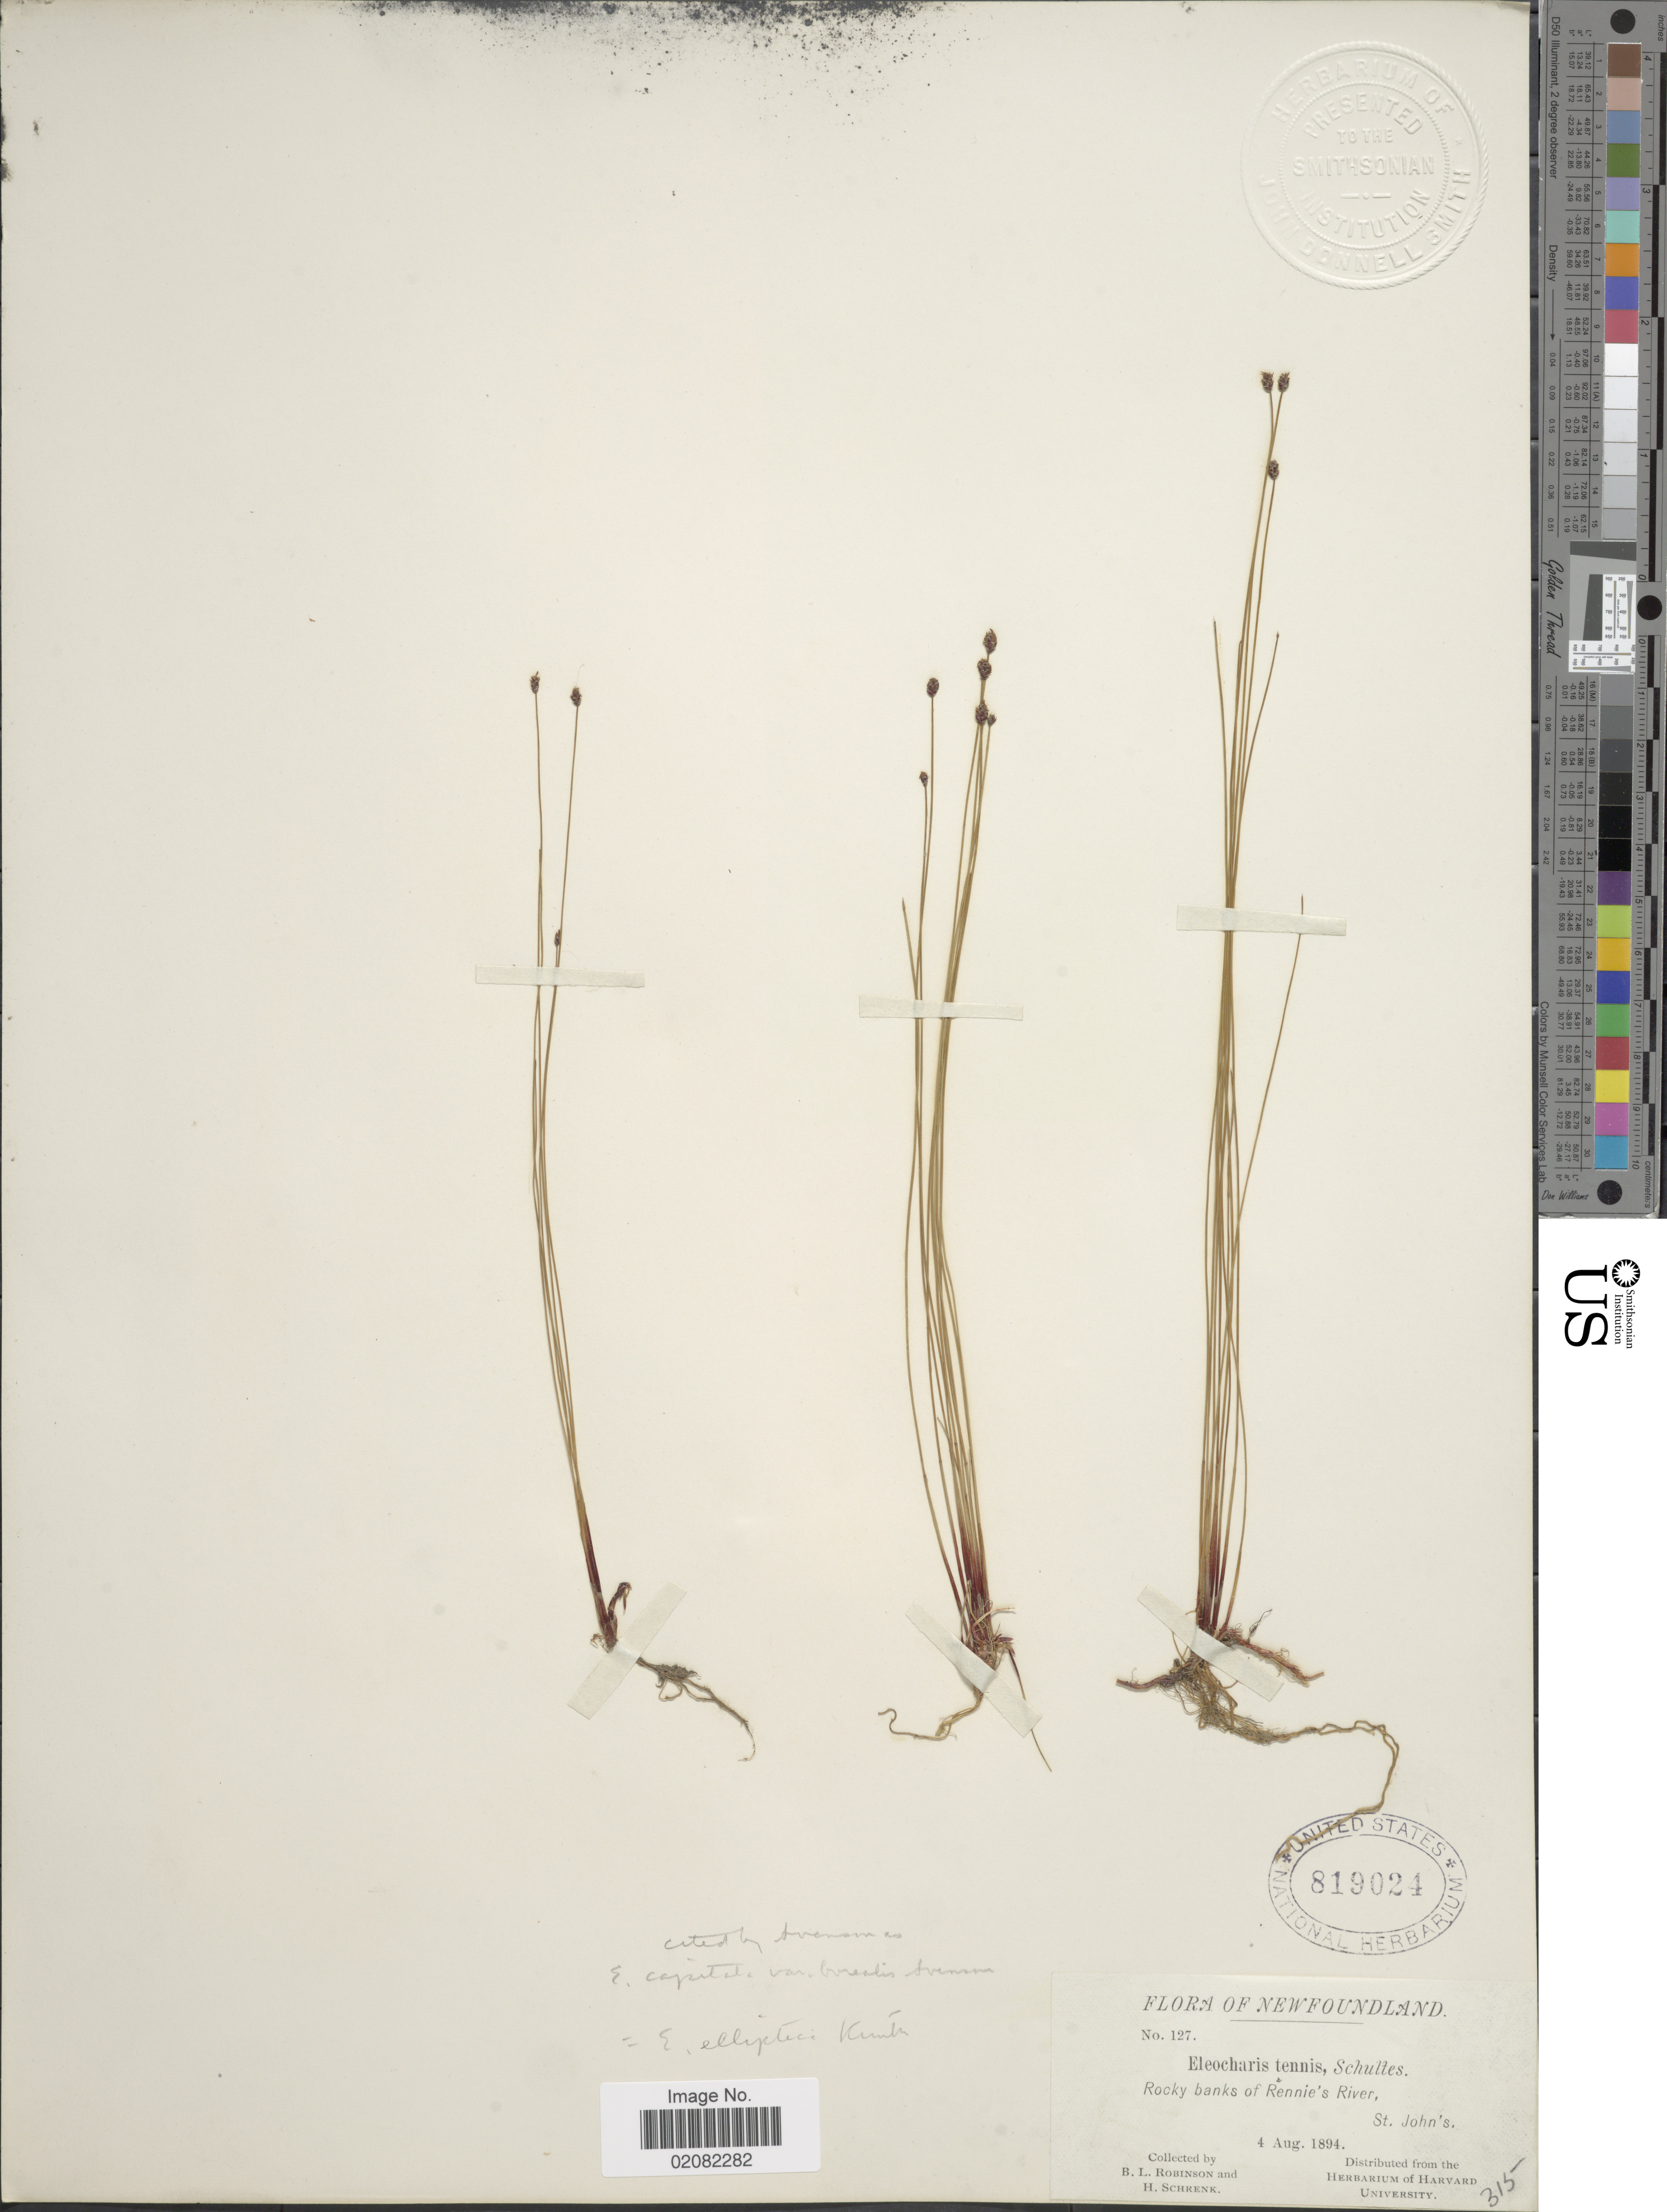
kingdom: Plantae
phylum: Tracheophyta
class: Liliopsida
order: Poales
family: Cyperaceae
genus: Eleocharis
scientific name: Eleocharis elliptica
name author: Kunth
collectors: B. L. Robinson & H. v. Schrenk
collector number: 127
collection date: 1894-08-04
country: Canada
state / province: Newfoundland and Labrador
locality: Rocky banks of Rennie's River, St. John's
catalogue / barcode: US 819024